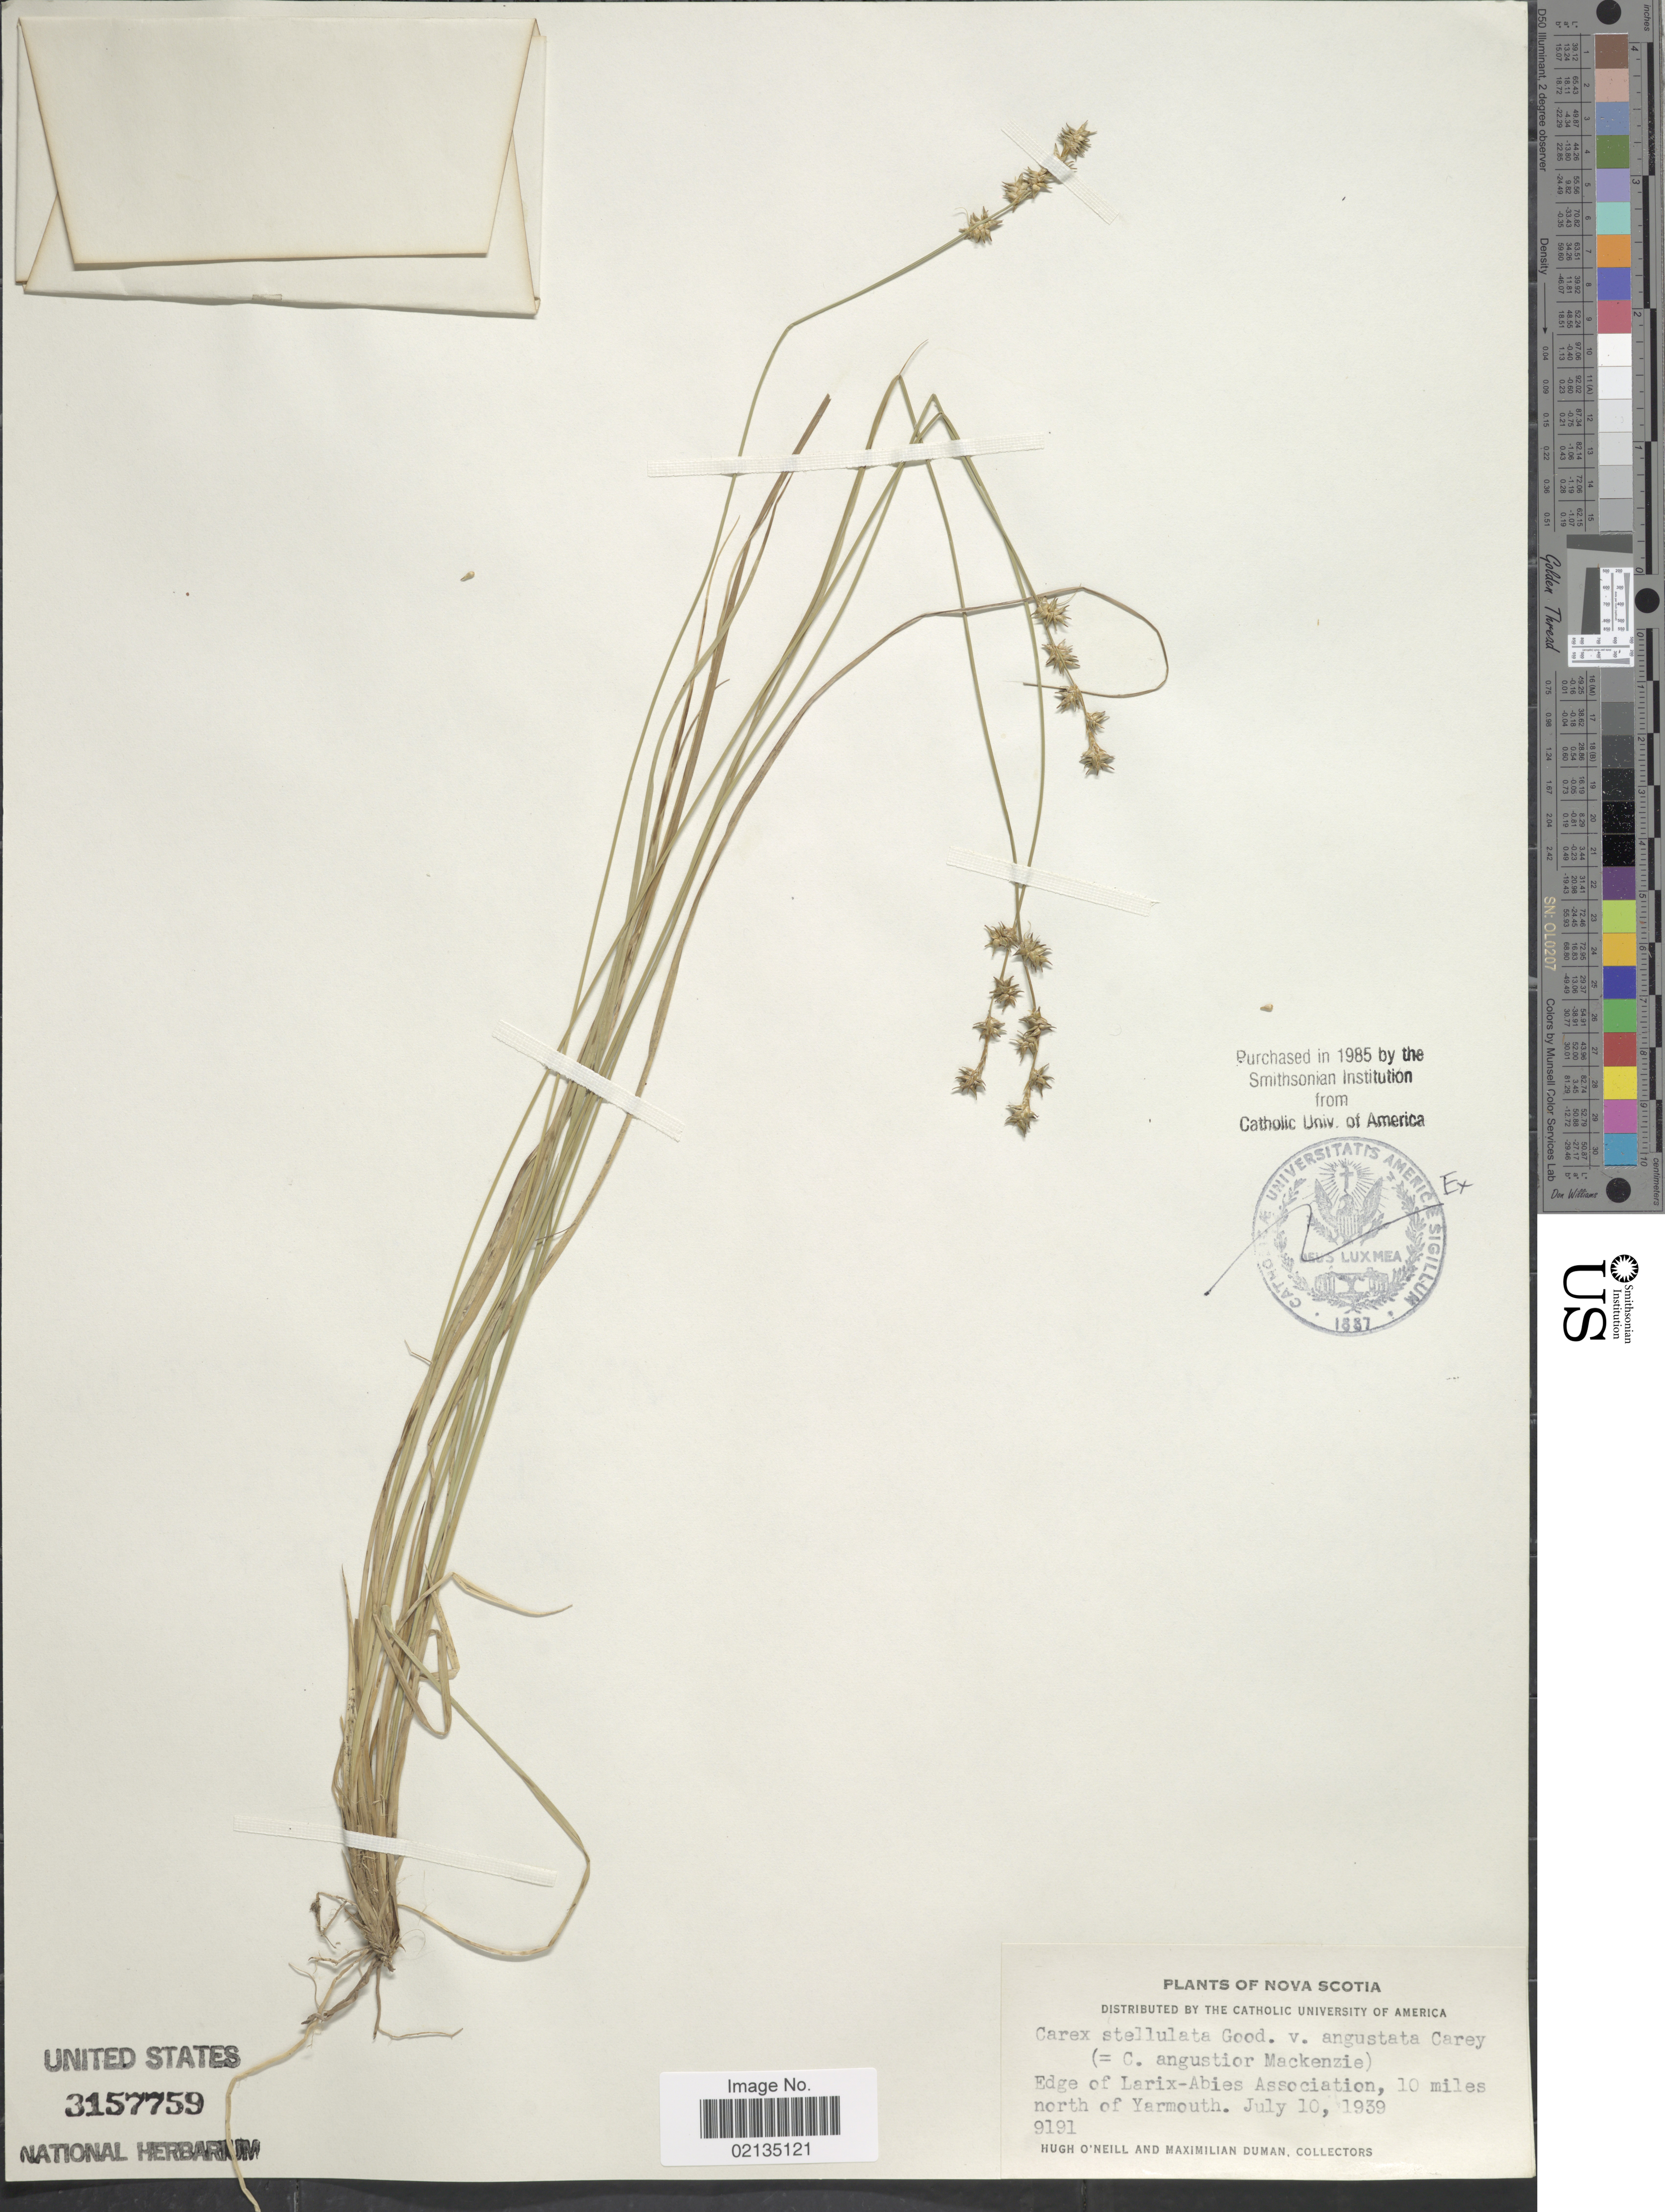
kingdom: Plantae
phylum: Tracheophyta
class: Liliopsida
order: Poales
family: Cyperaceae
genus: Carex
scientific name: Carex echinata subsp. echinata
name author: Murray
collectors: H. O'Neill & M. Duman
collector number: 9191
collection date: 1939-07-10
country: Canada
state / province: Nova Scotia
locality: Edge of Larix-Abies Association, 10 miles north of Yarmouth.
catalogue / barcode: US 3157759